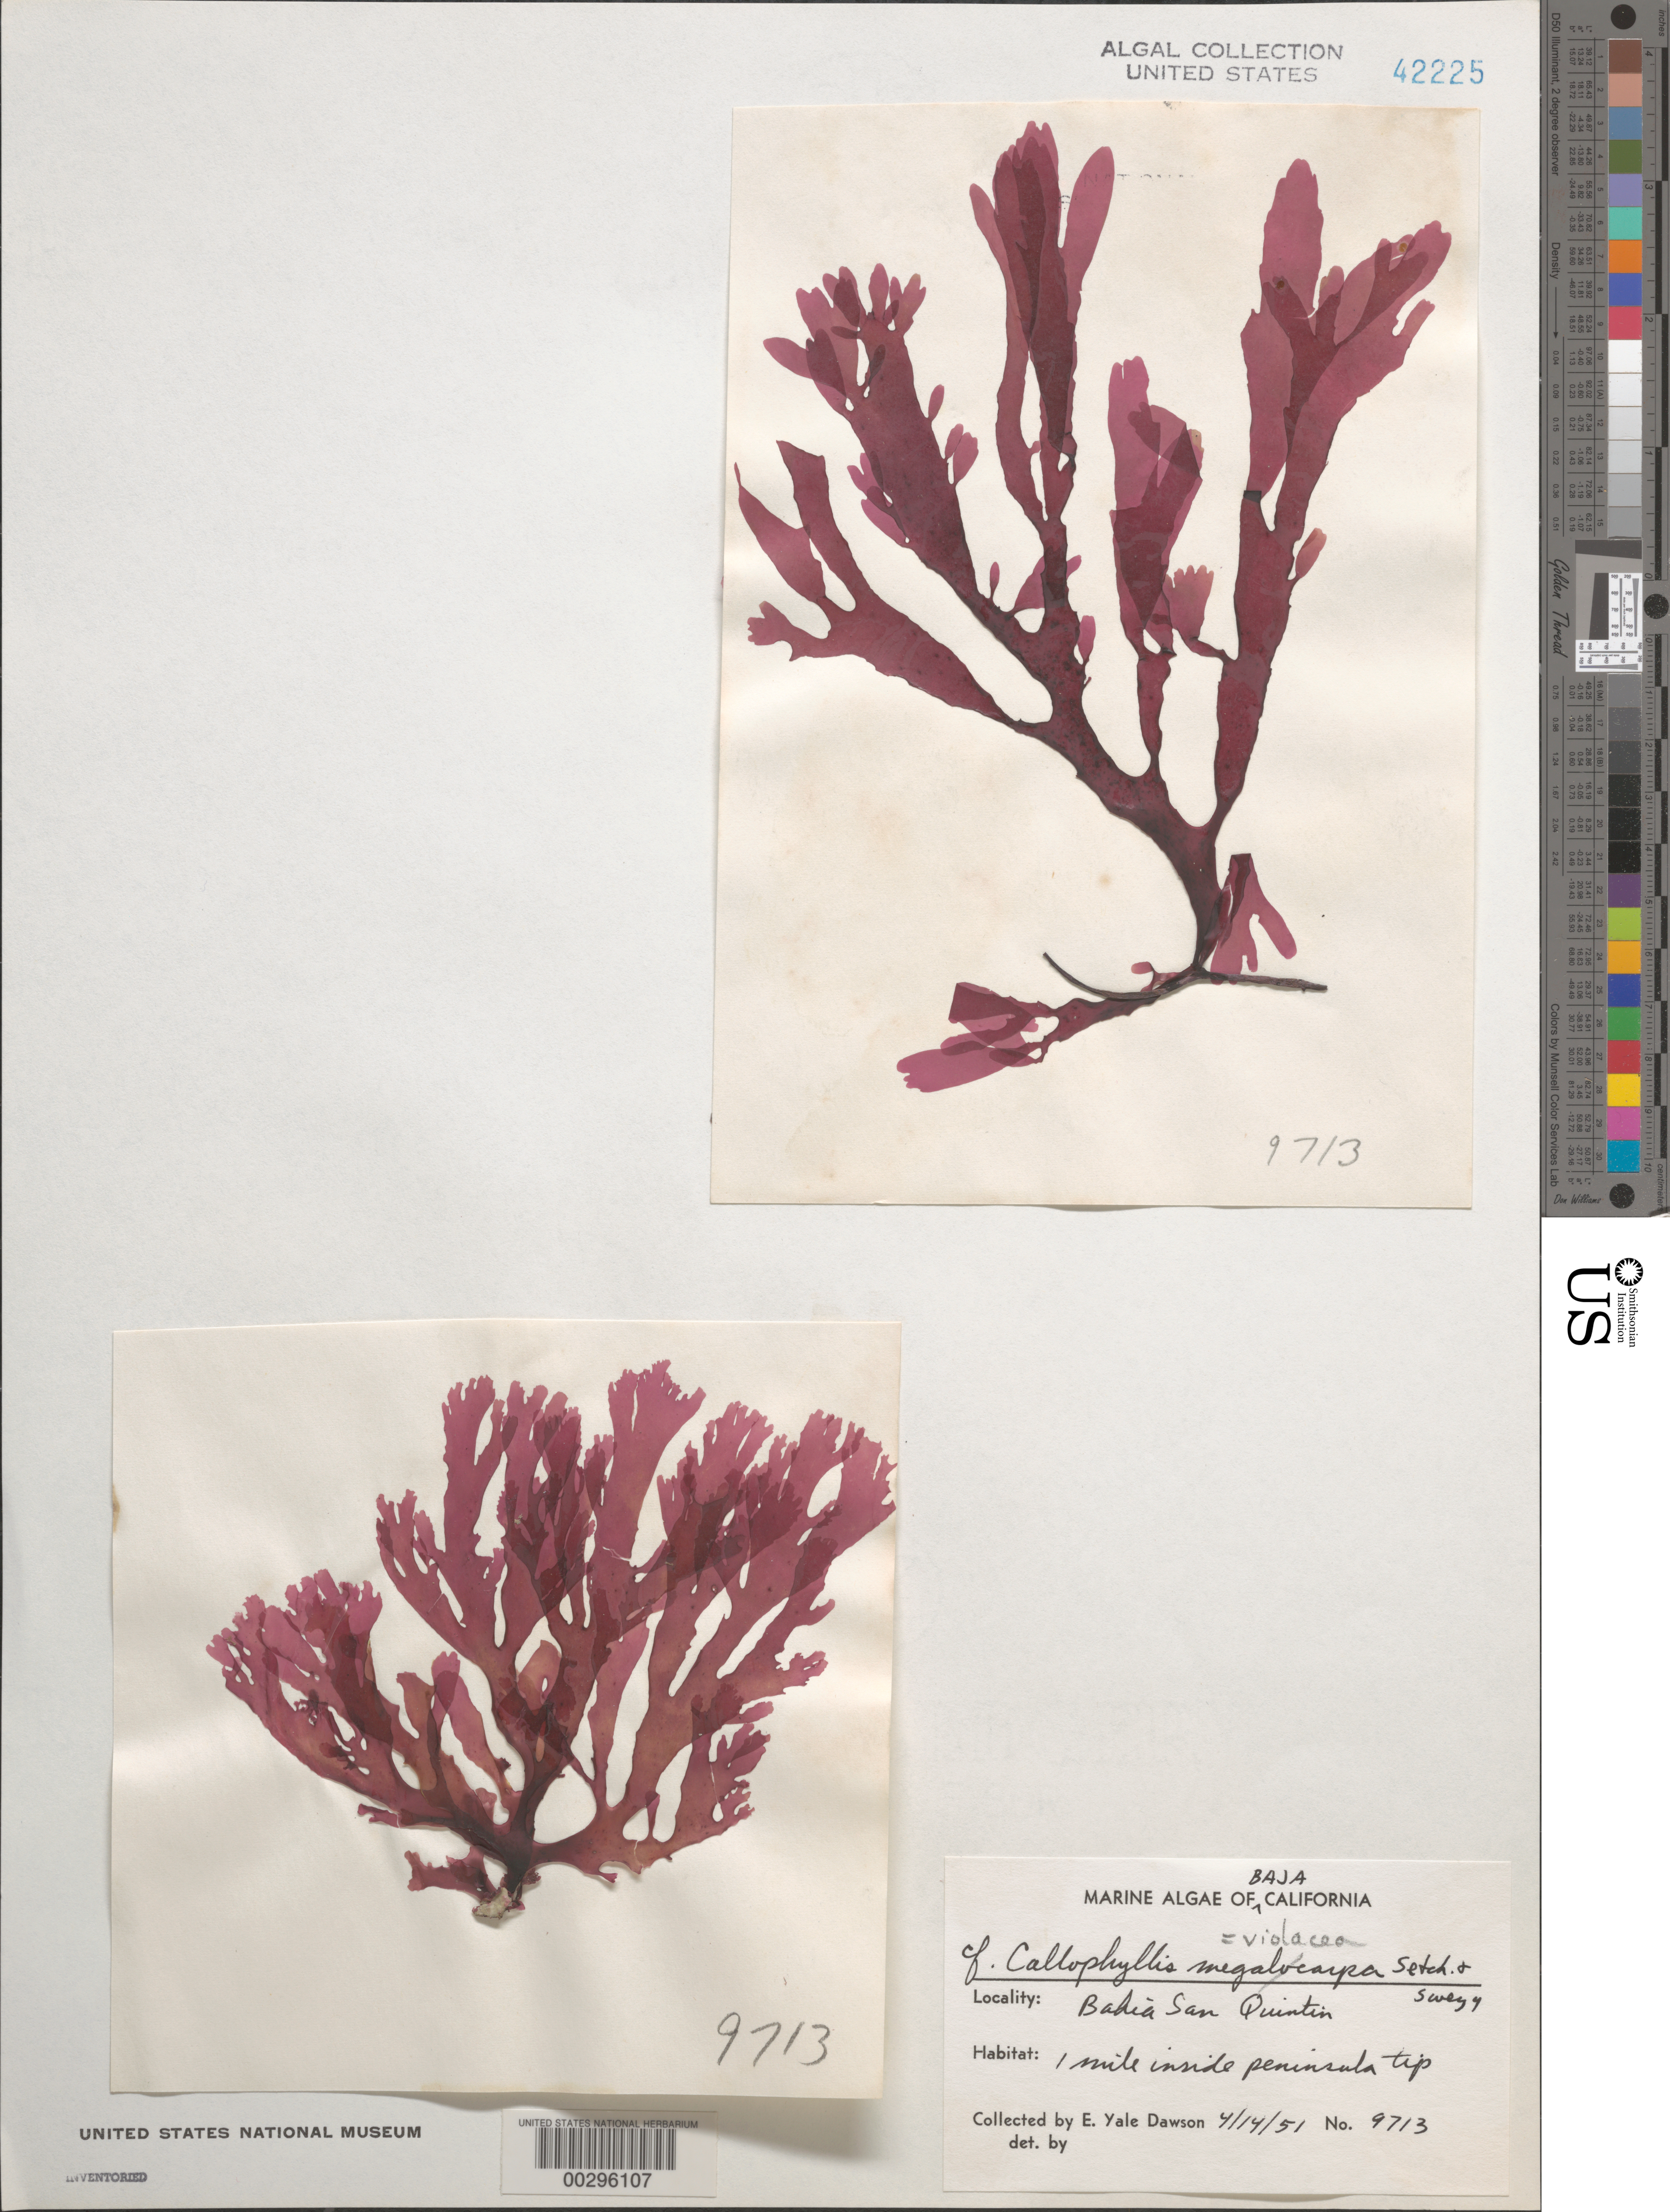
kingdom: Plantae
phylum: Rhodophyta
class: Florideophyceae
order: Gigartinales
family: Kallymeniaceae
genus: Callophyllis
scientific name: Callophyllis violacea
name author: J. Agardh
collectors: E. Y. Dawson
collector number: EYD 9713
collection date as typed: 14 Apr 1951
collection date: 1951-04-14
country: Mexico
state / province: Baja California Norte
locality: Bahia San Quintin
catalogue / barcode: US 42225